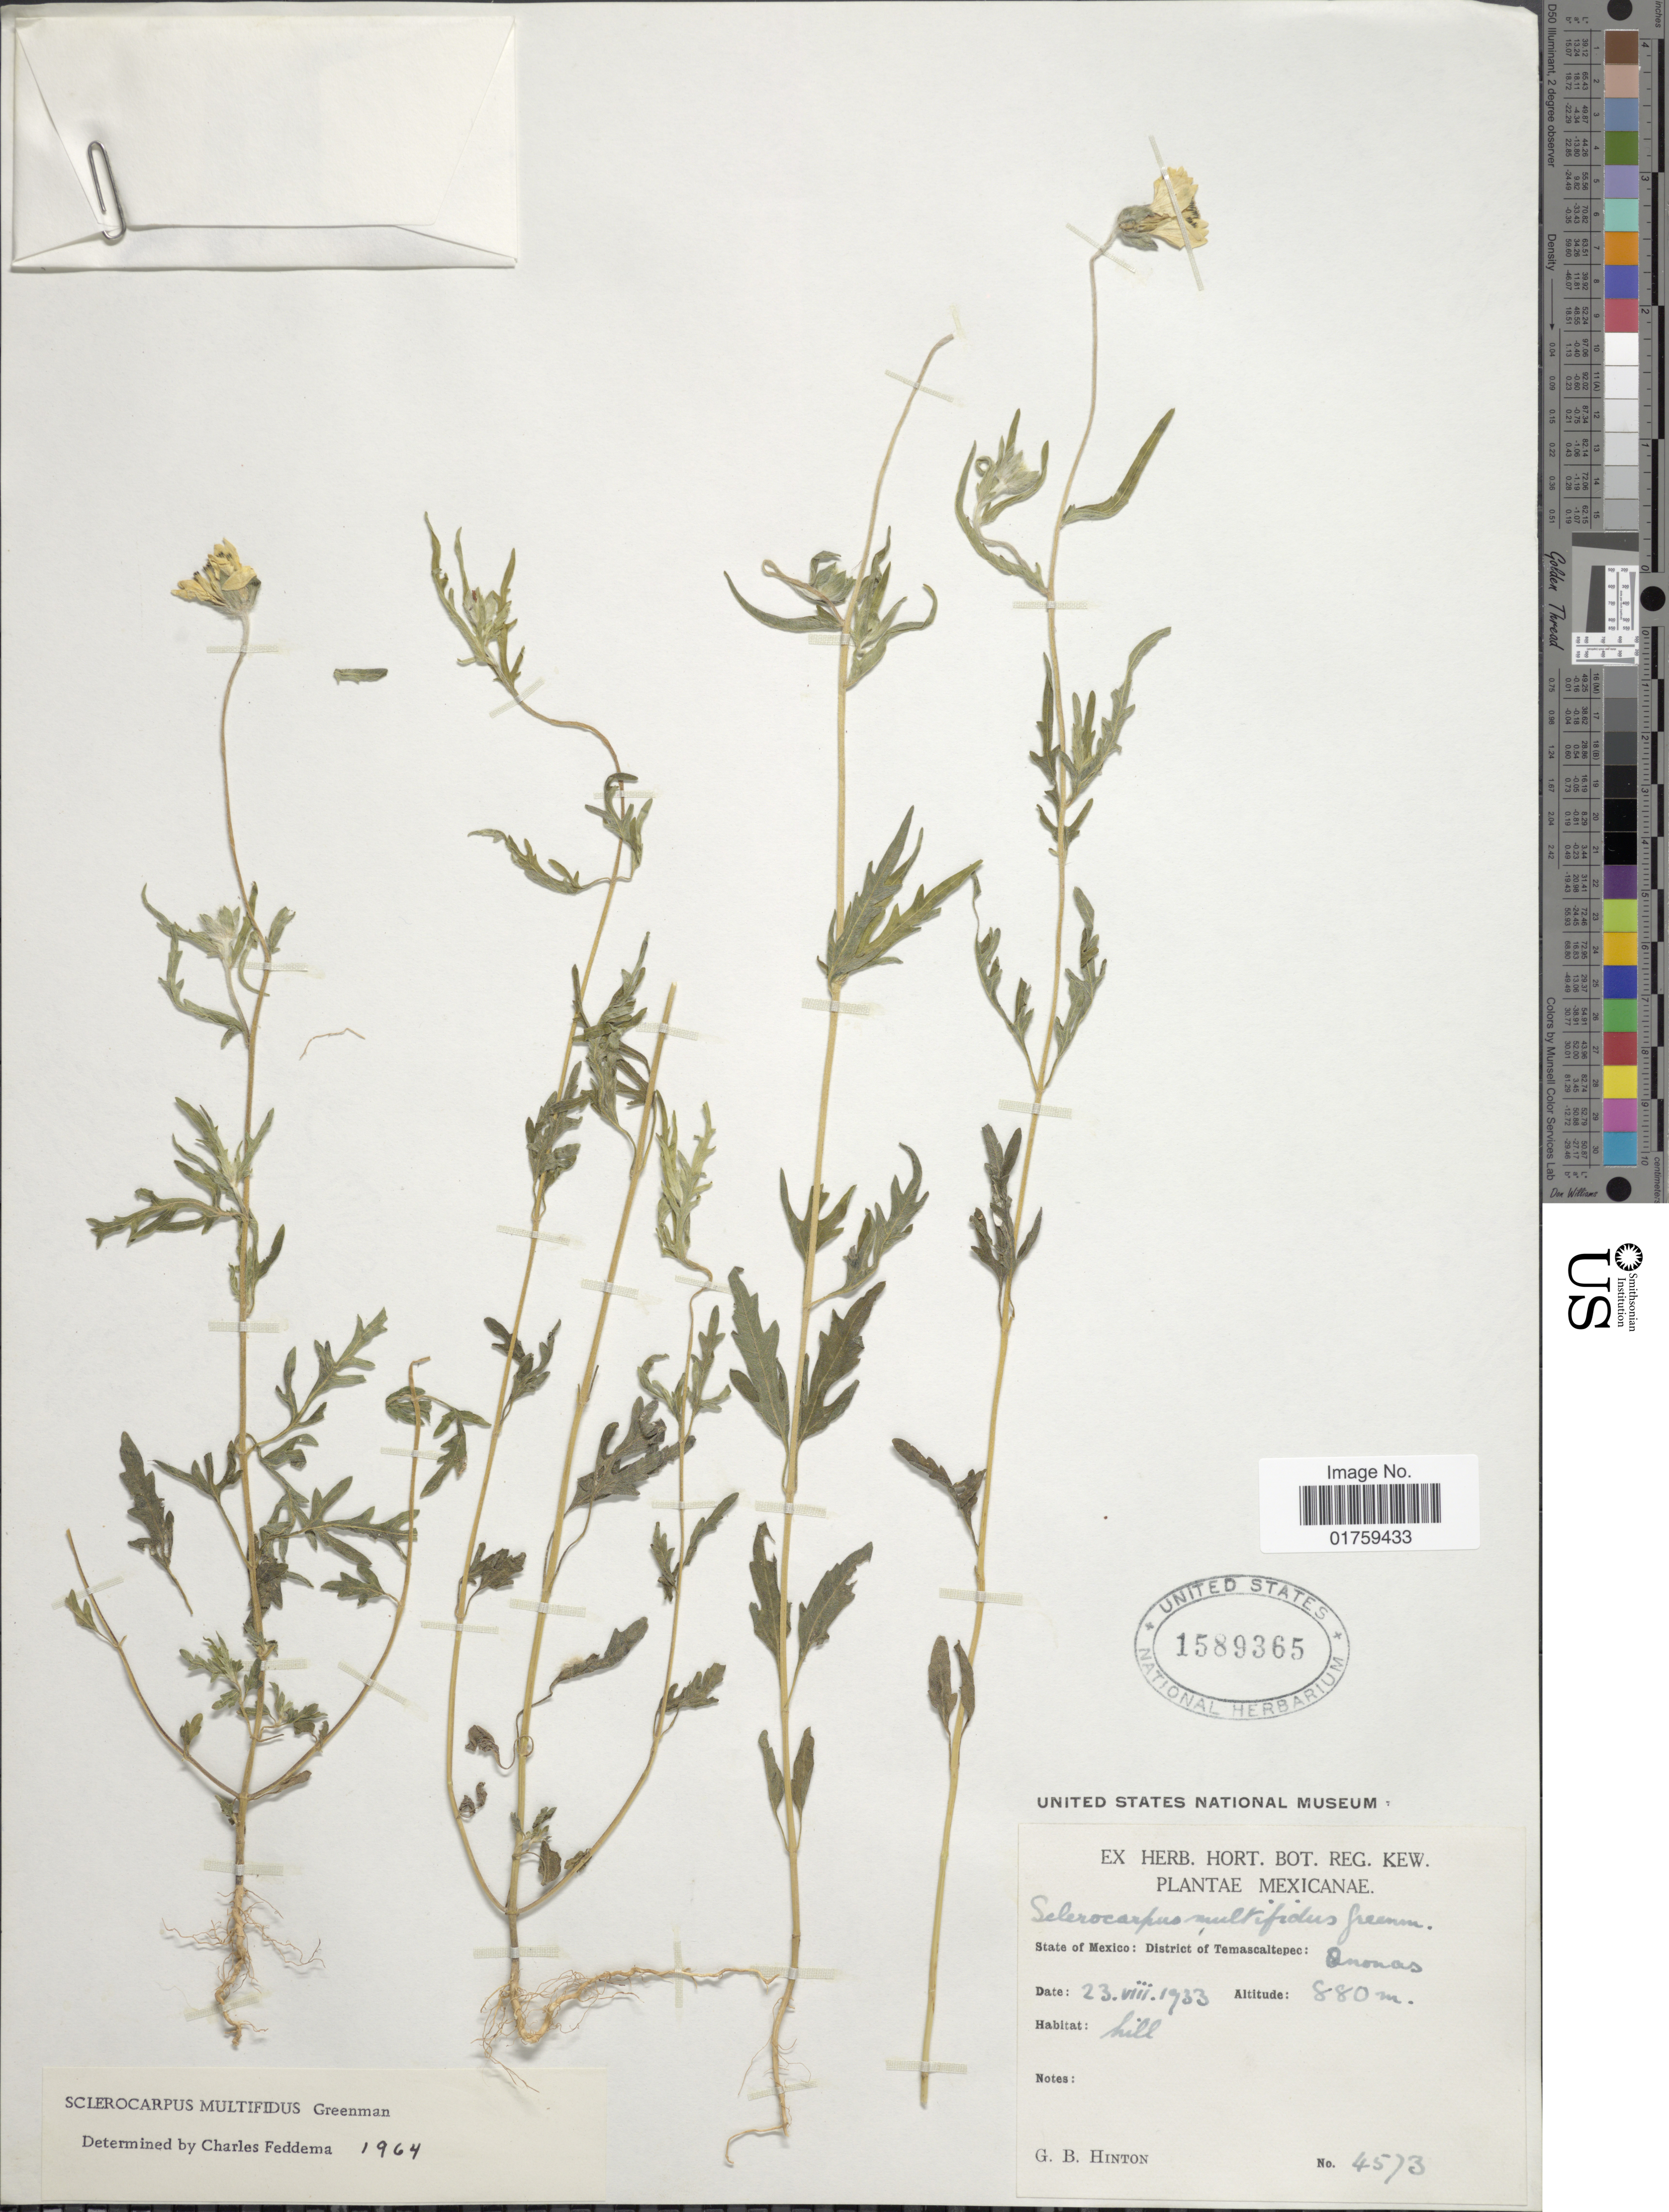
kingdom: Plantae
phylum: Tracheophyta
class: Magnoliopsida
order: Asterales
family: Asteraceae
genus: Sclerocarpus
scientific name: Sclerocarpus multifidus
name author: Greenm.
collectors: G. B. Hinton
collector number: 4573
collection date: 1933-08-23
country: Mexico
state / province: México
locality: State of México: District of Temascaltepec: Ononas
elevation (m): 880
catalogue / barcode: US 1589365